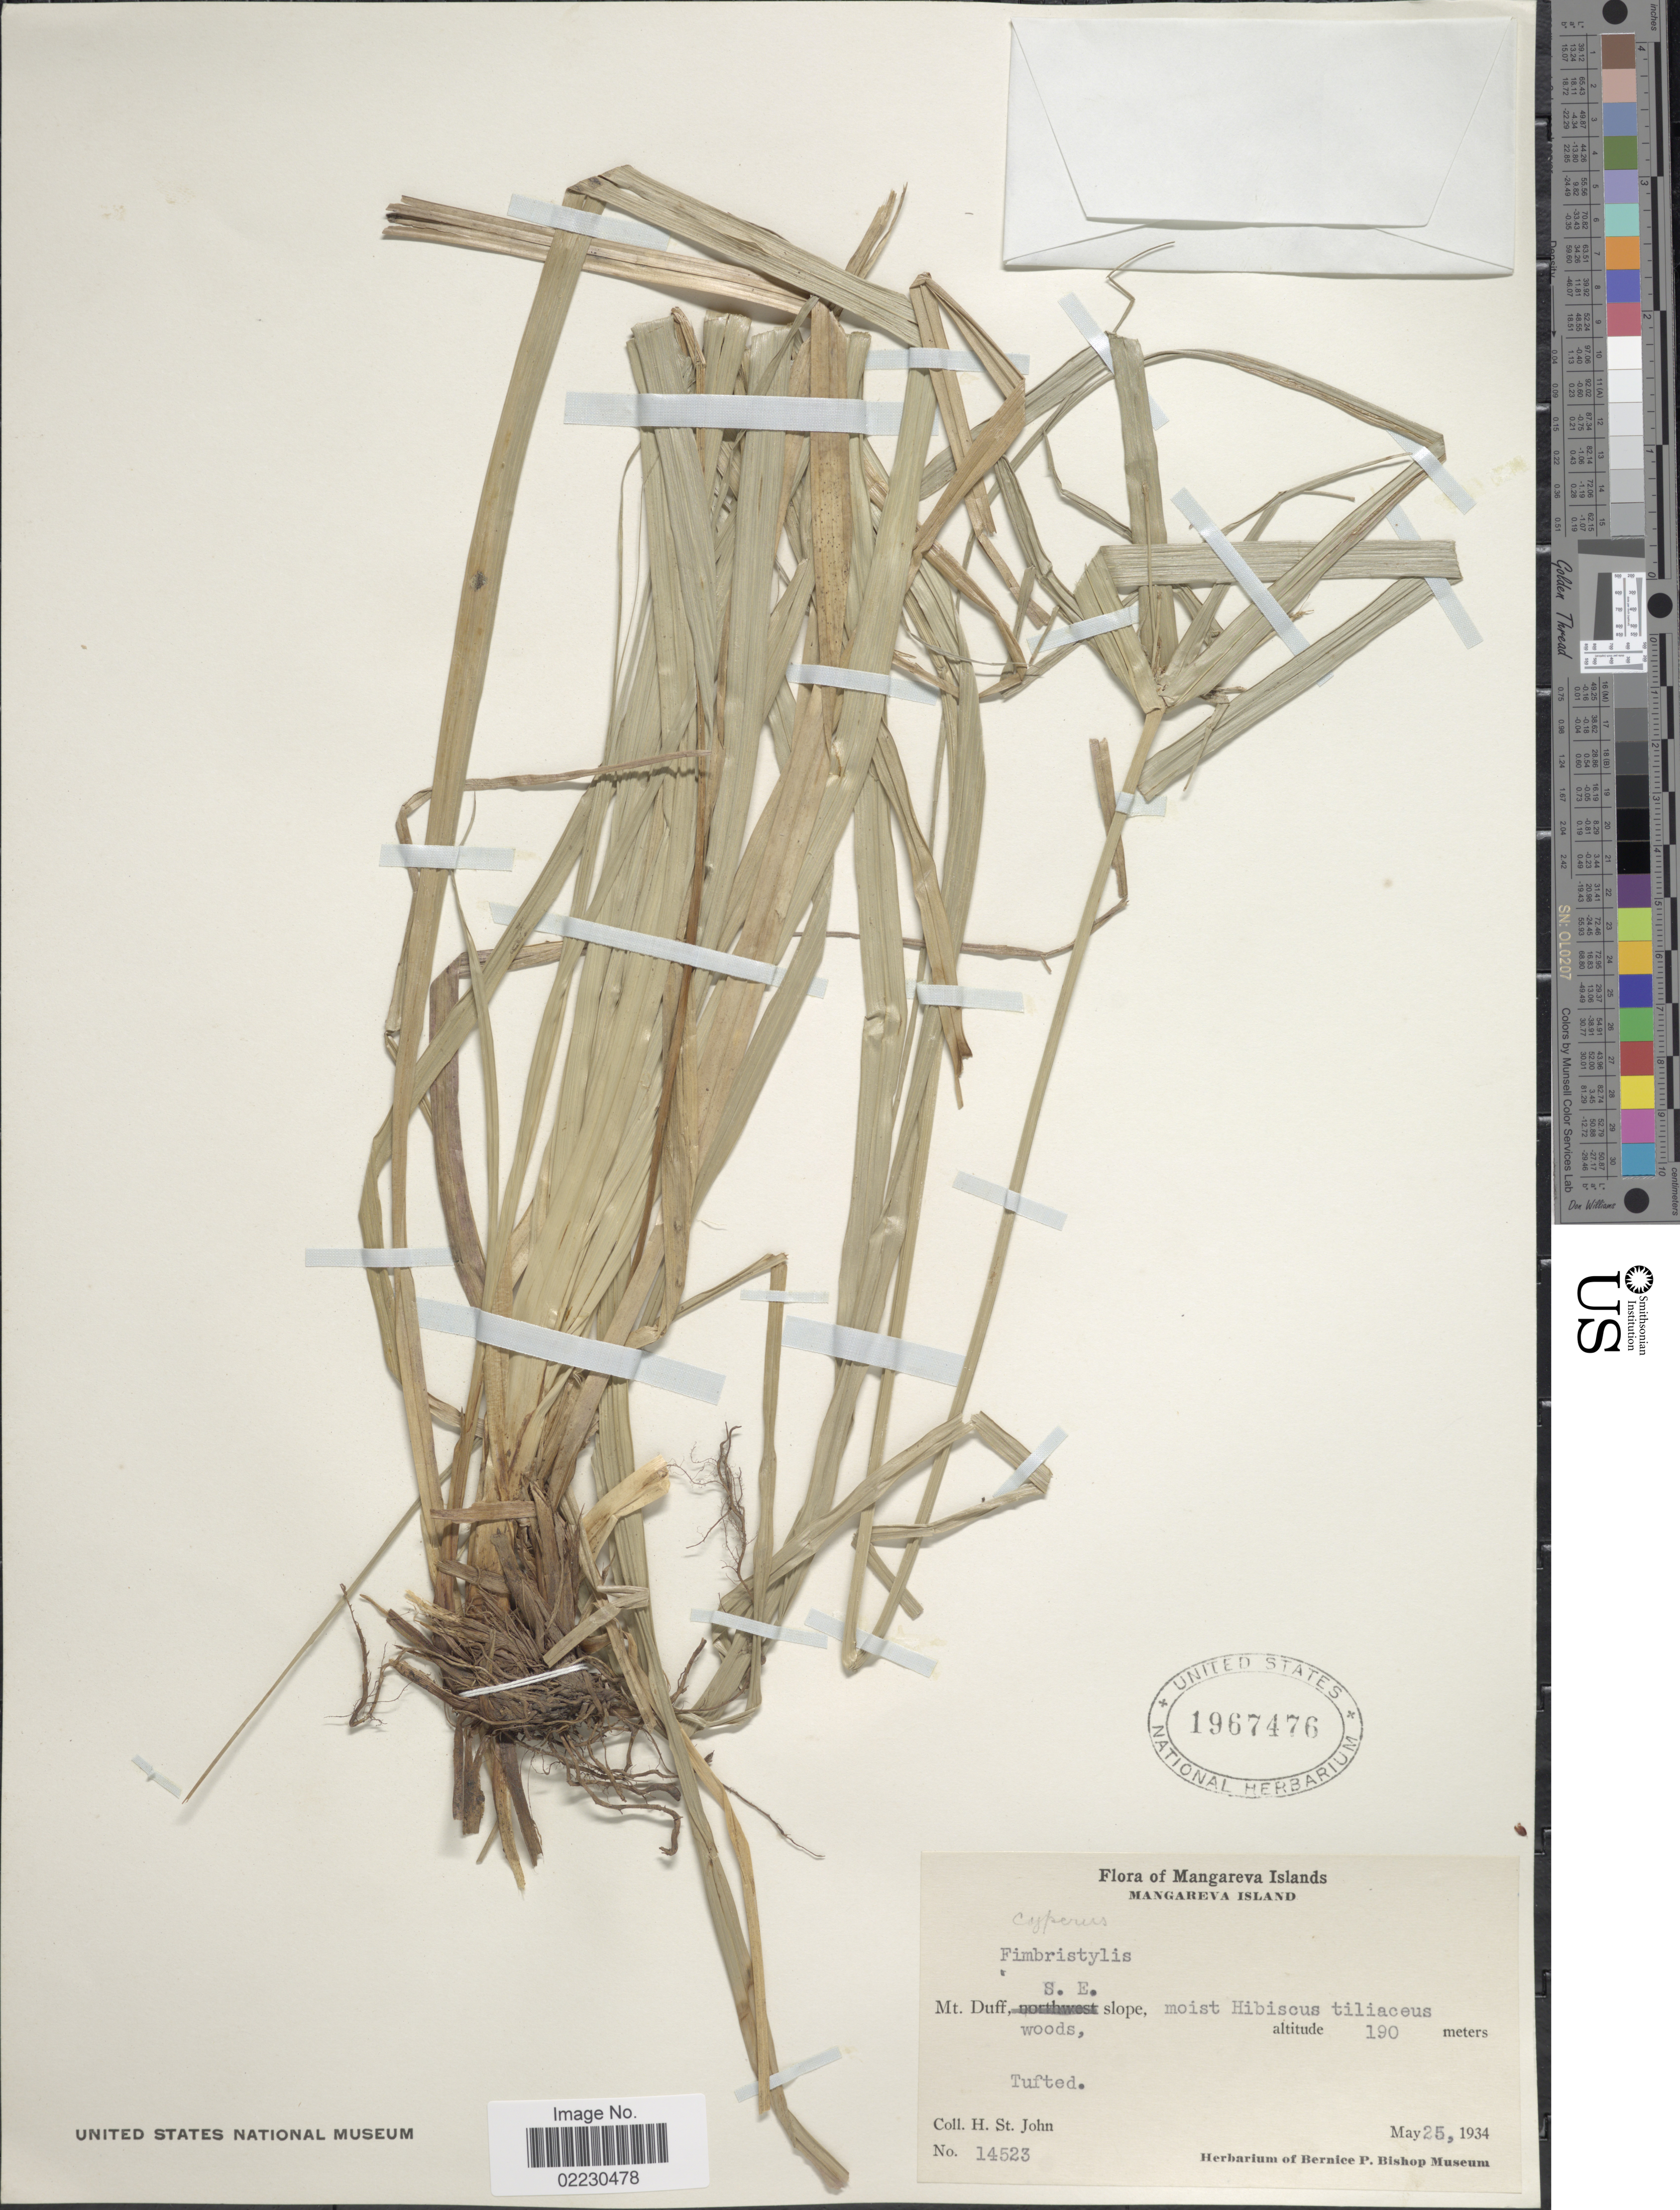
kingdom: Plantae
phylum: Tracheophyta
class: Liliopsida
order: Poales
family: Cyperaceae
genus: Cyperus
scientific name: Cyperus phleoides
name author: (Nees ex Kunth) Hillebr.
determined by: Strong, Mark T., (BOT), Smithsonian Institution - National Museum of Natural History (UNITED STATES)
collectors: H. St. John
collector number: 14523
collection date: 1934-05-25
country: French Polynesia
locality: Mangareva Islands, Mt. Duff, S.E. slope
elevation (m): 190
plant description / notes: Potential type of Lipocarpha mangarevica H. St. John. Specimen retrieved from general collection and stored at Type Register.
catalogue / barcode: US 1967476